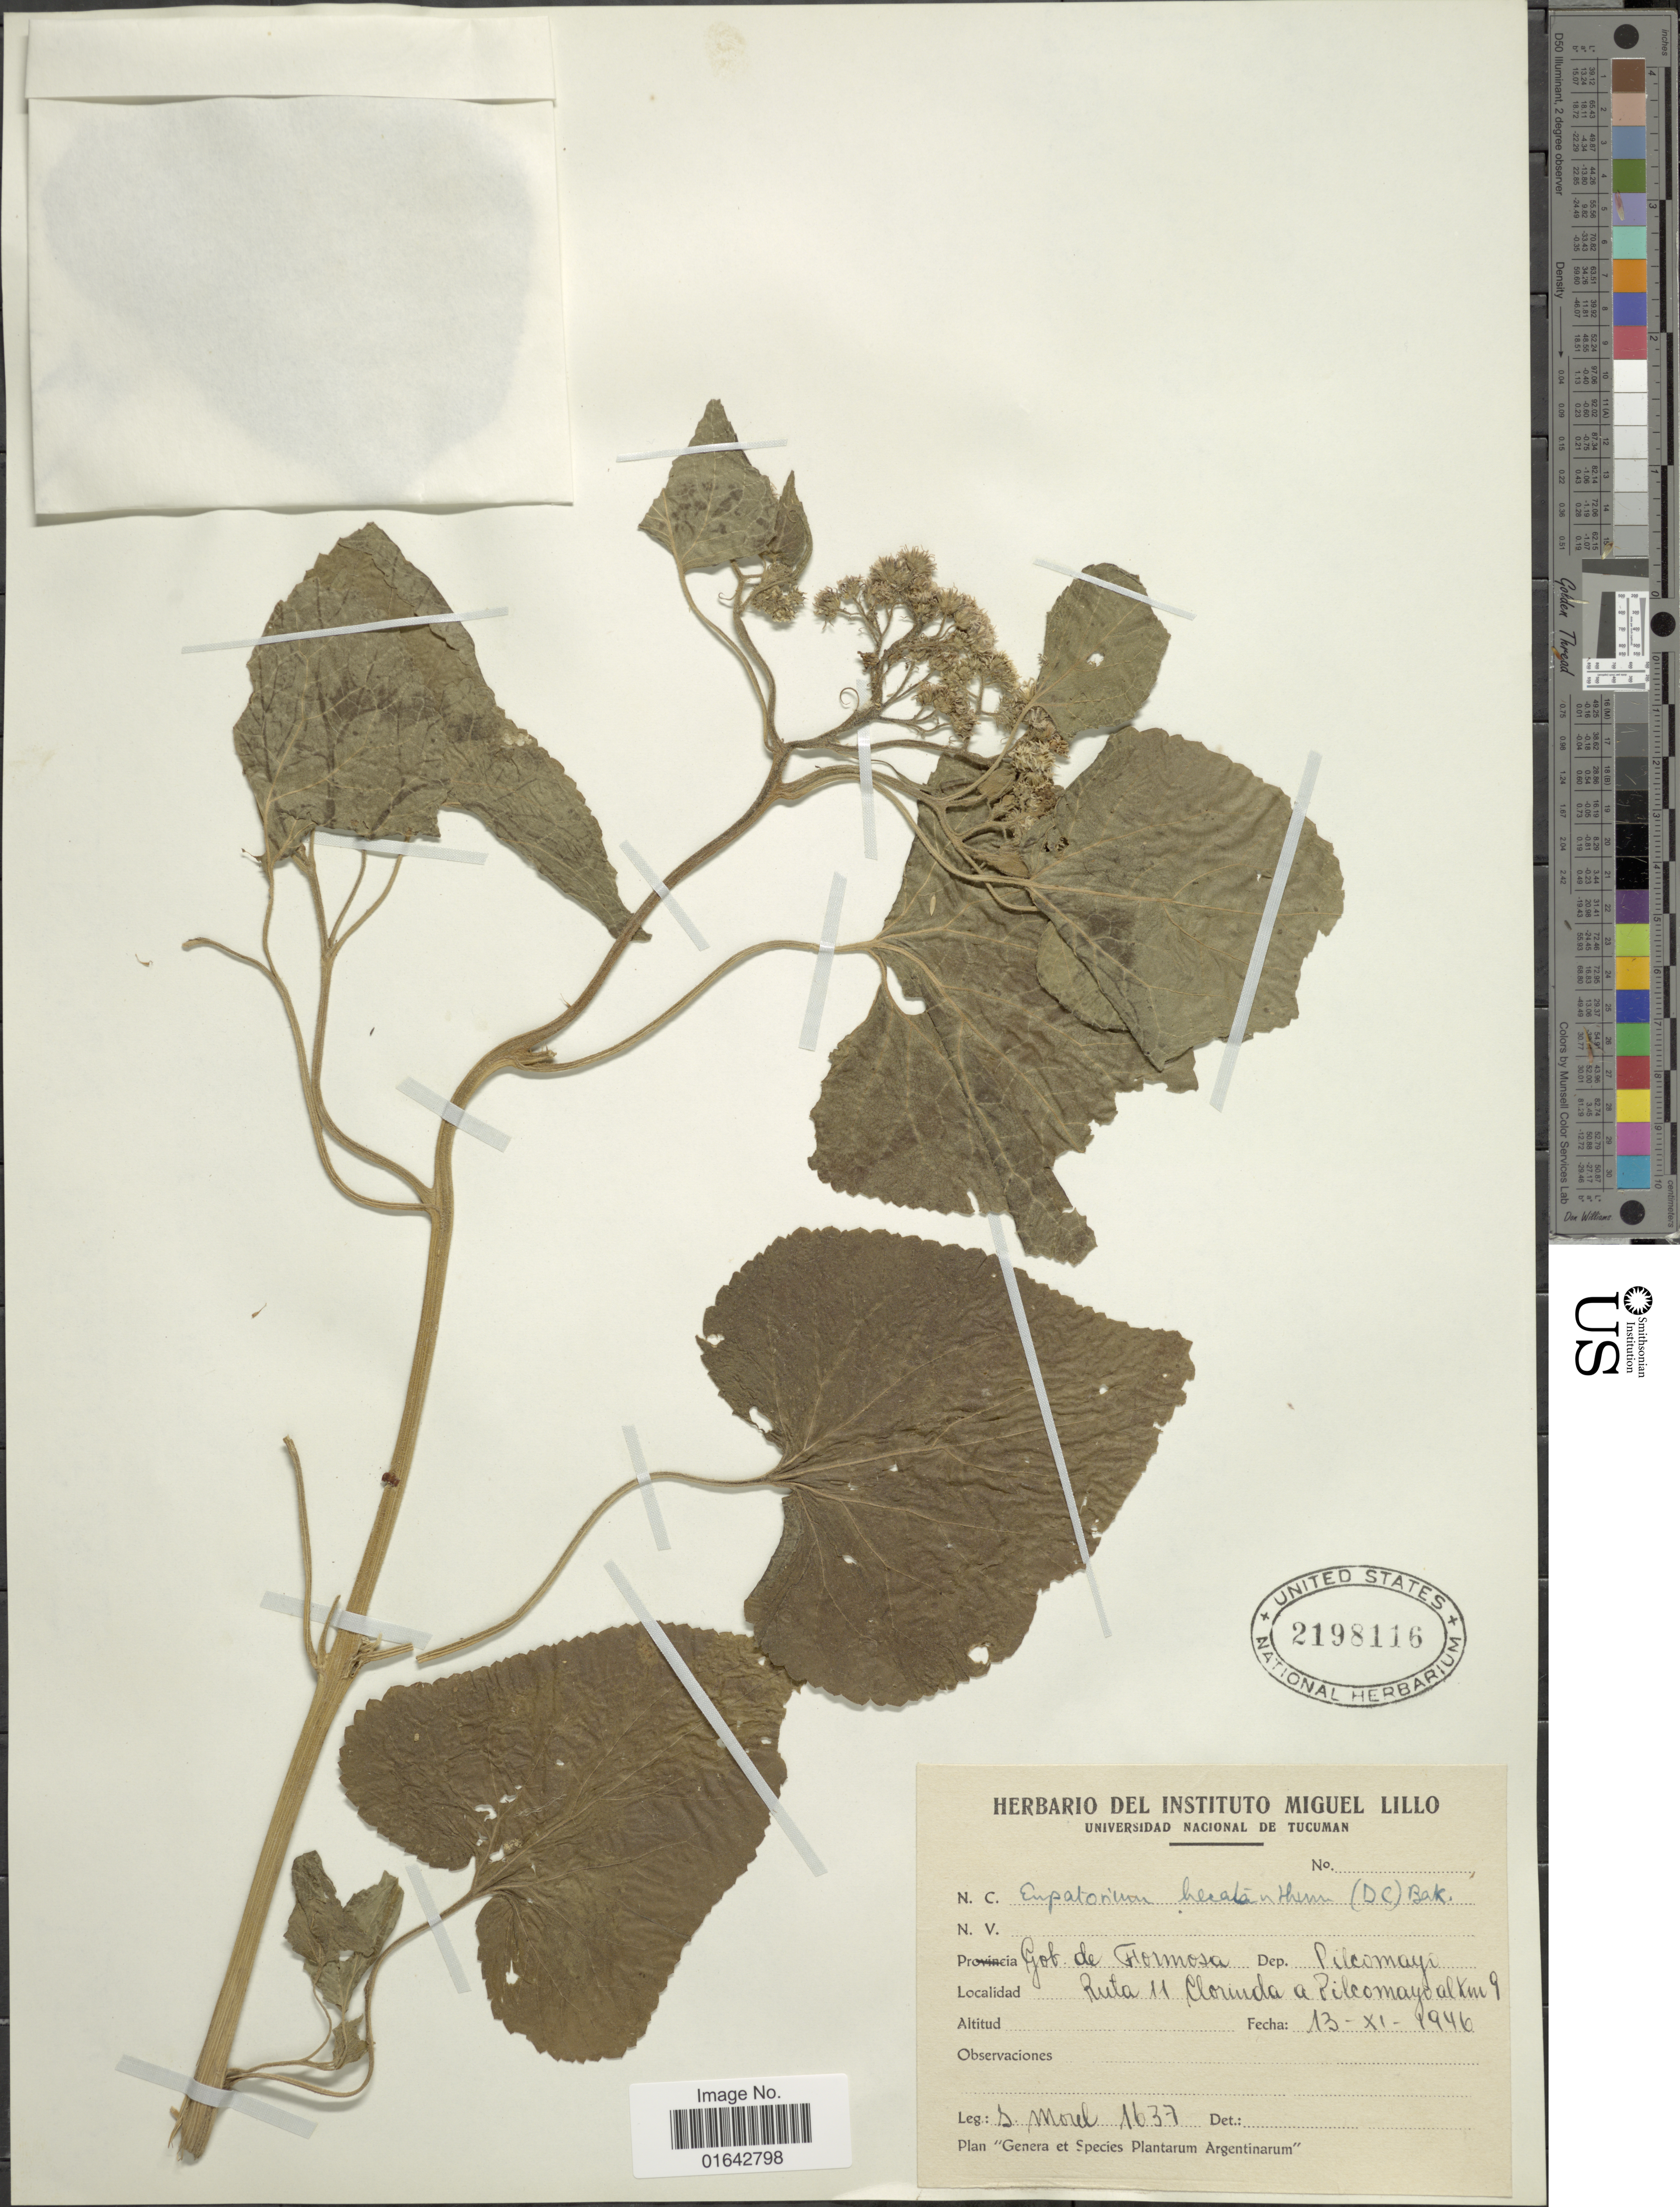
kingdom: Plantae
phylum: Tracheophyta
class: Magnoliopsida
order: Asterales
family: Asteraceae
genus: Urolepis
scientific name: Urolepis hecatantha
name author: (DC.) R.M. King & H. Rob.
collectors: I. Morel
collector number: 1637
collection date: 1946-11-13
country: Argentina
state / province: Formosa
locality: Gob. de Formosa, Dep. Pilcomayo, Ruta a Clorinda a Pilcomayo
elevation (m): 9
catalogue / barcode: US 2198116